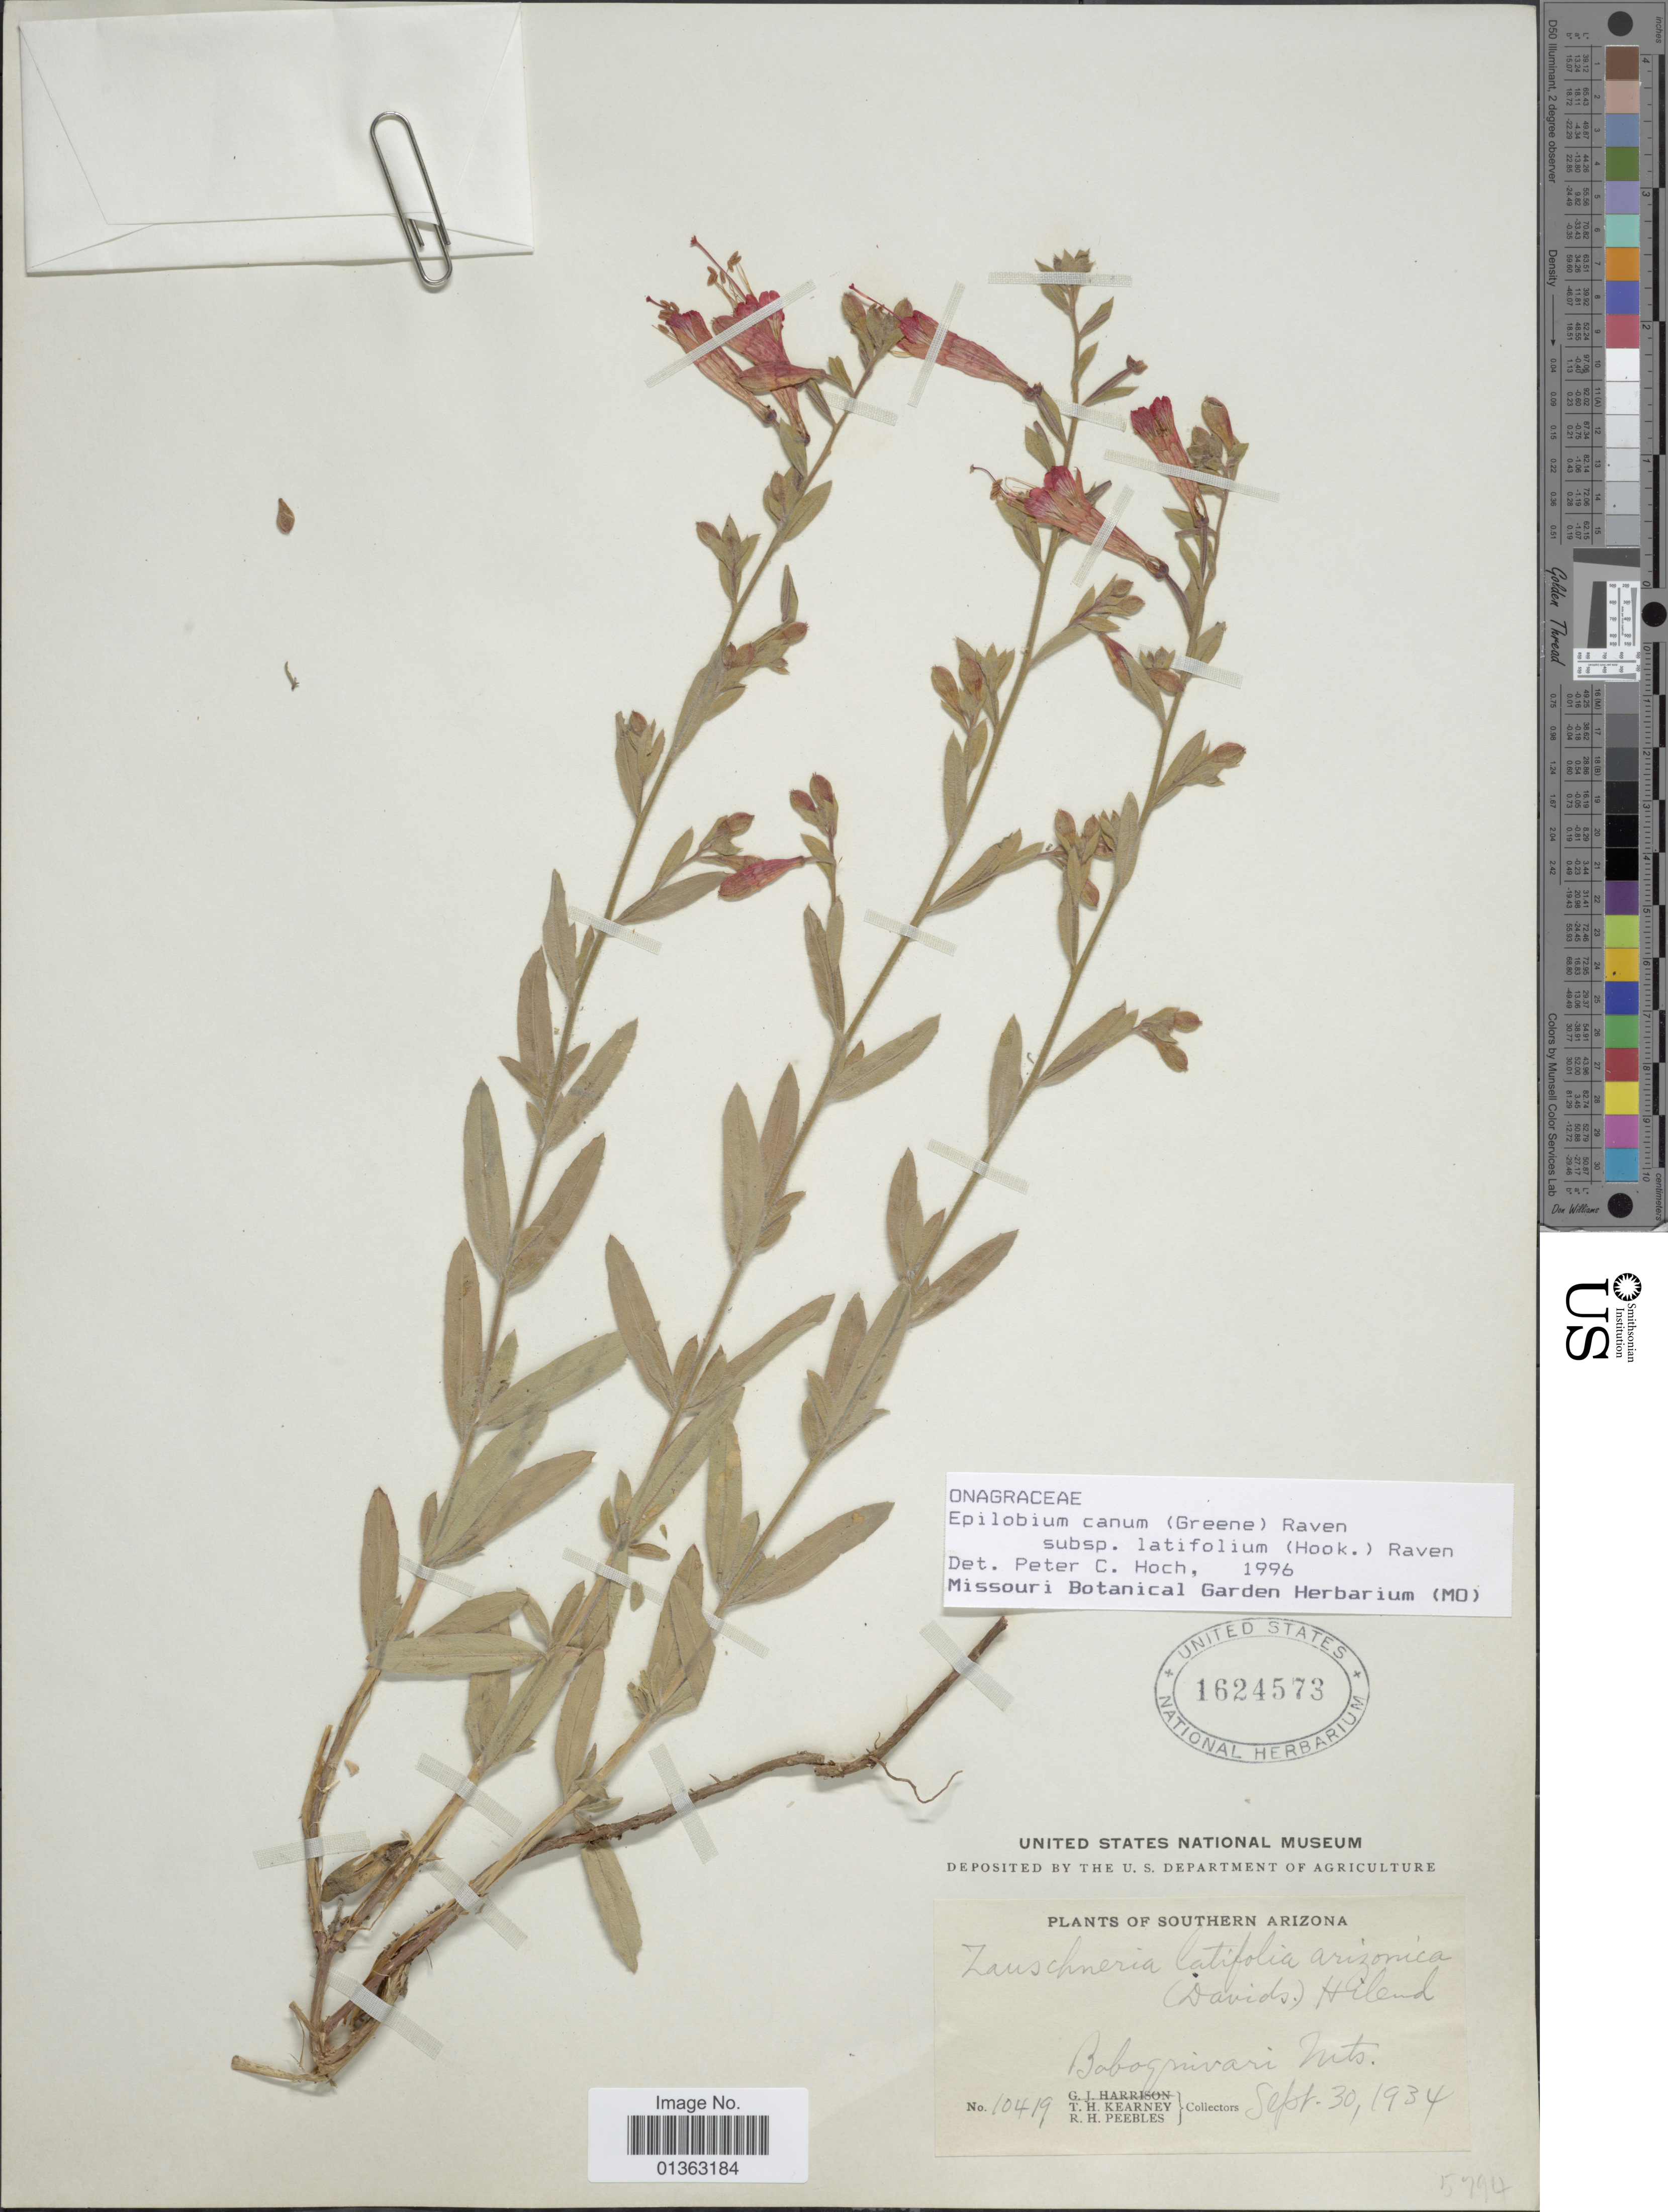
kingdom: Plantae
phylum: Tracheophyta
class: Magnoliopsida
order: Myrtales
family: Onagraceae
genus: Epilobium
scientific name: Epilobium canum subsp. latifolium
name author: (Hook.) P.H. Raven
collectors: T. H. Kearney & R. H. Peebles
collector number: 10419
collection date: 1934-09-30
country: United States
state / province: Arizona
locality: Southern Arizona. Baboquivari Mts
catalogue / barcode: US 1624573